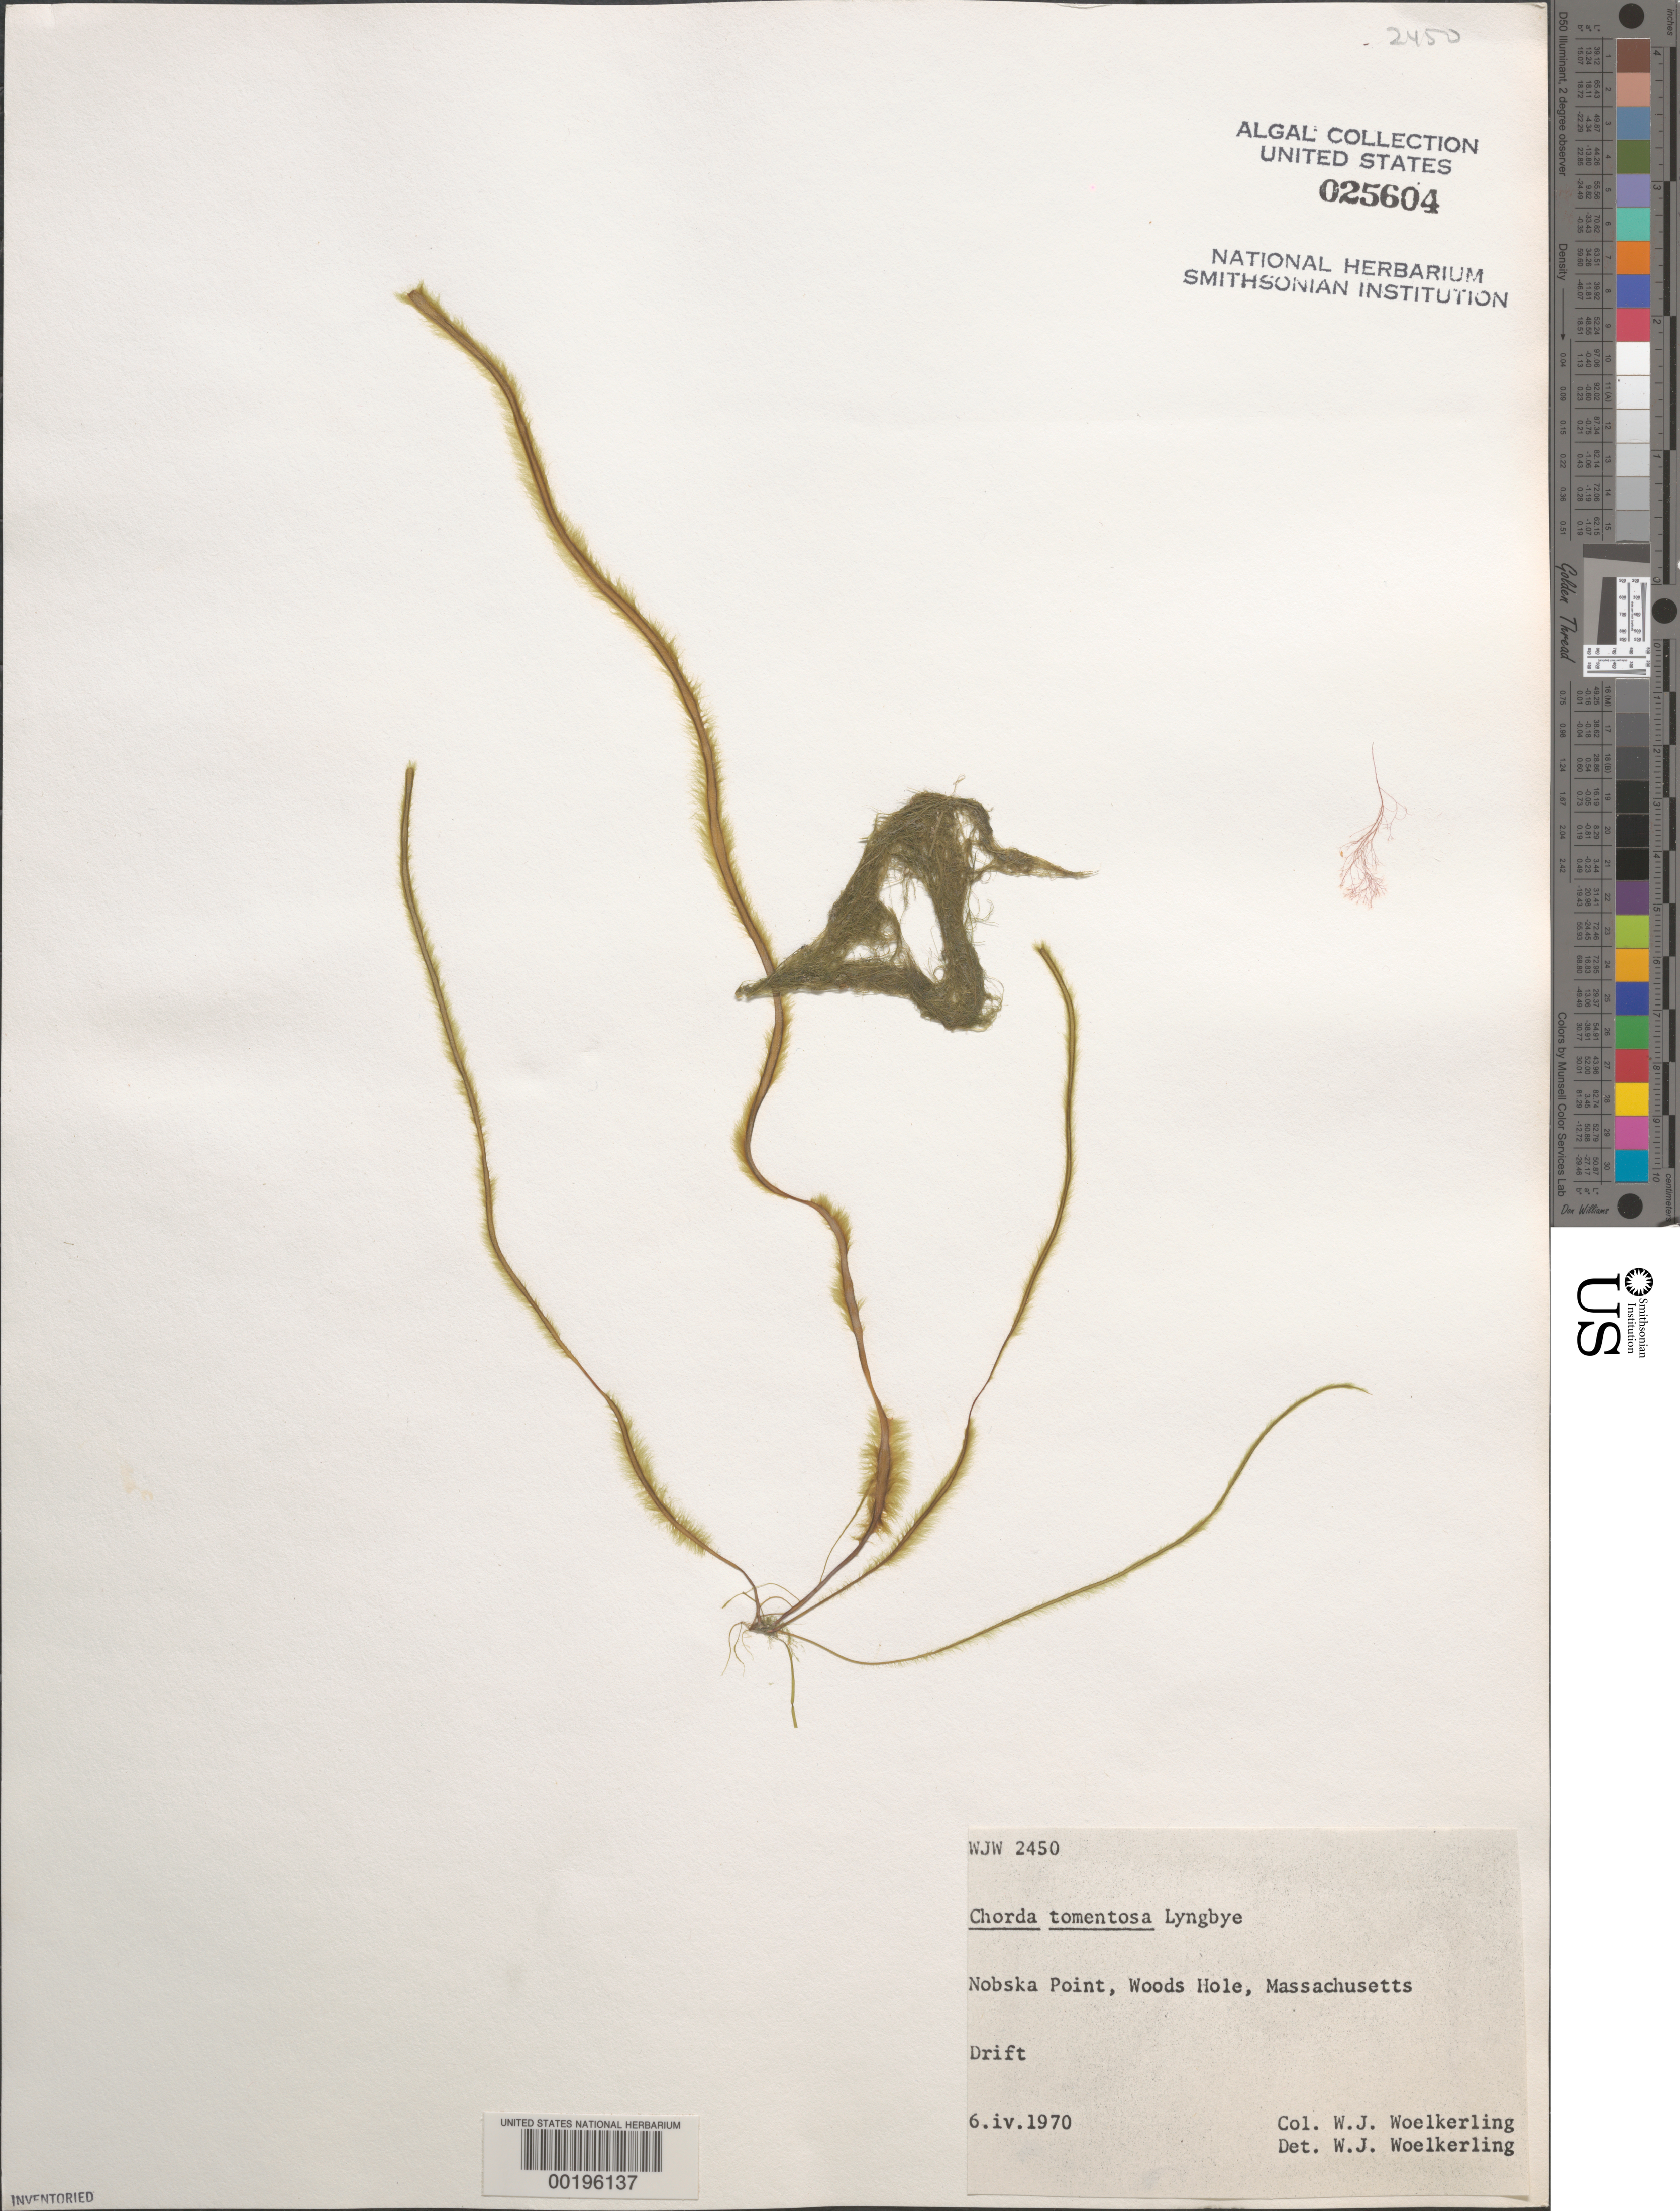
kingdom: Chromista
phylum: Ochrophyta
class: Phaeophyceae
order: Tilopteridales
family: Halosiphonaceae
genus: Halosiphon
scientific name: Halosiphon tomentosus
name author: (Lyngb.) Jaasund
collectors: W. Woelkerling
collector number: WJW 2450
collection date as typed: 06 Apr 1970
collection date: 1970-04-06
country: United States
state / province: Massachusetts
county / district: Barnstable County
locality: Woods Hole, Nobska Point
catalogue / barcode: US 25604